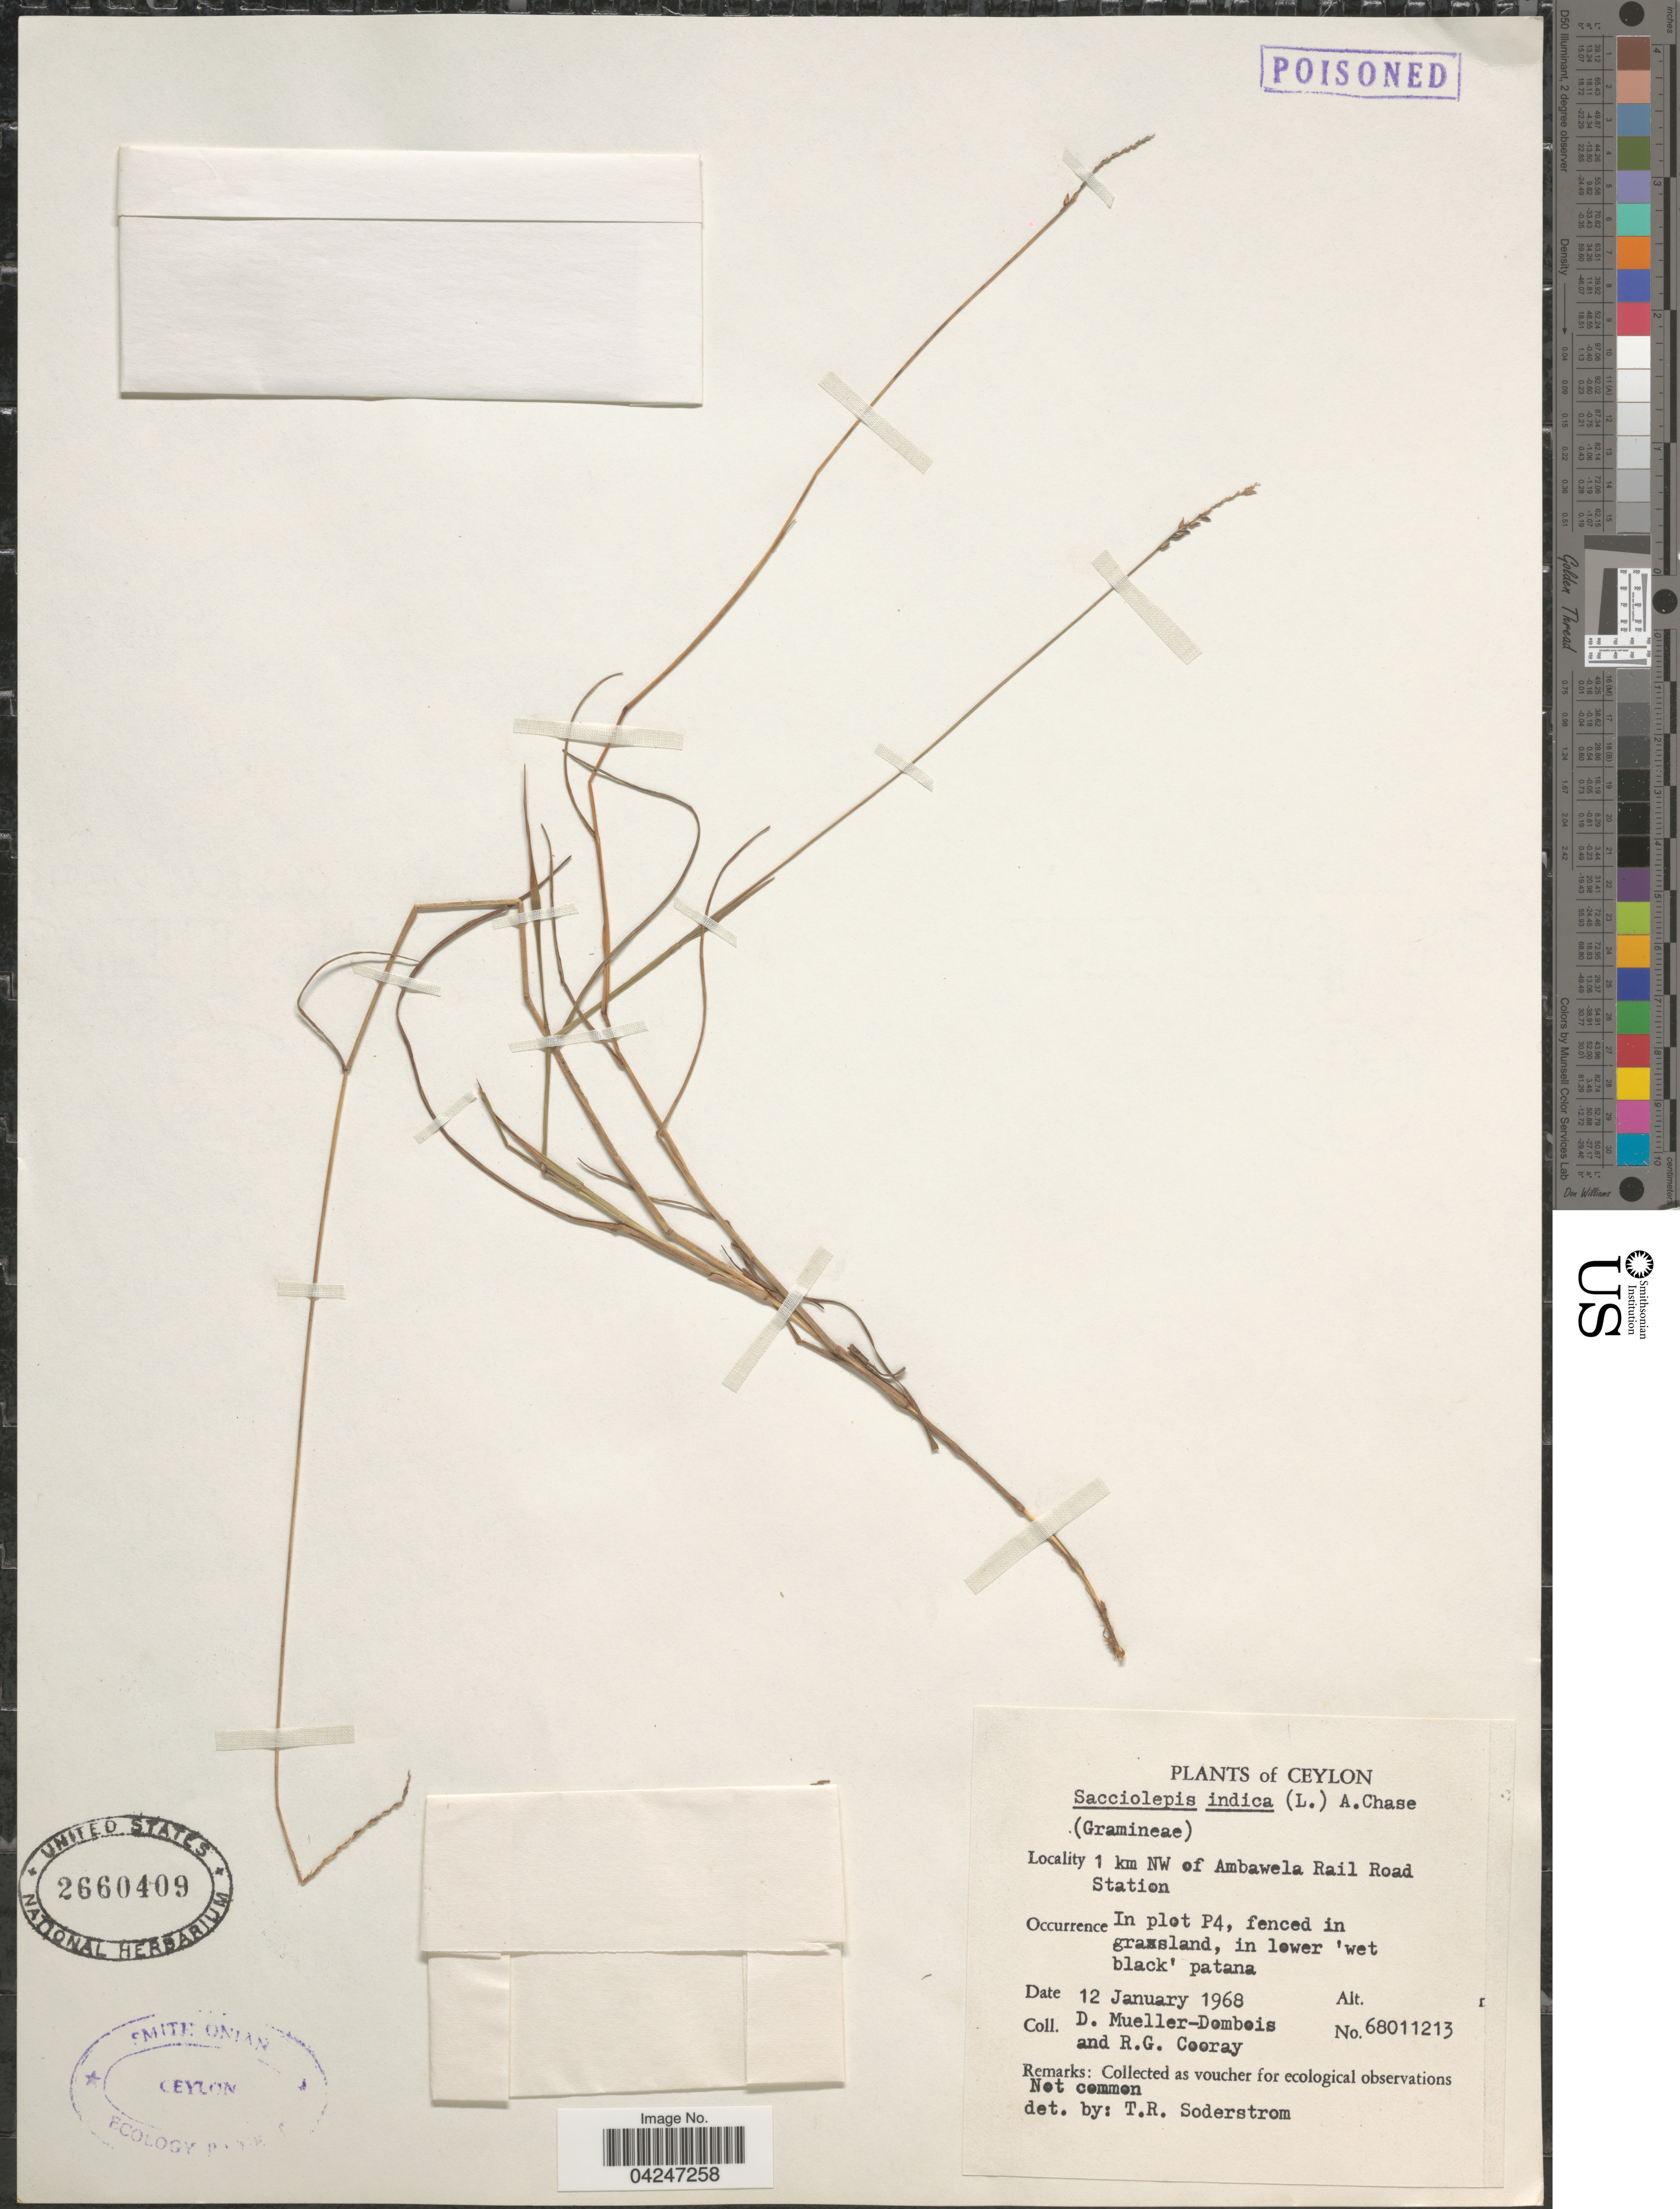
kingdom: Plantae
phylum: Tracheophyta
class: Liliopsida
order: Poales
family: Poaceae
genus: Sacciolepis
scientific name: Sacciolepis indica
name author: (L.) Chase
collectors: D. Mueller-Dombois & R. Cooray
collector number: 68011213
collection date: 1968-01-12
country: Sri Lanka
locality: Ceylon. 1 km NW of Ambawela Rail Road Station. In plot P4, fenced in grassland, in lower 'wet black' patana.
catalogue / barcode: US 2660409